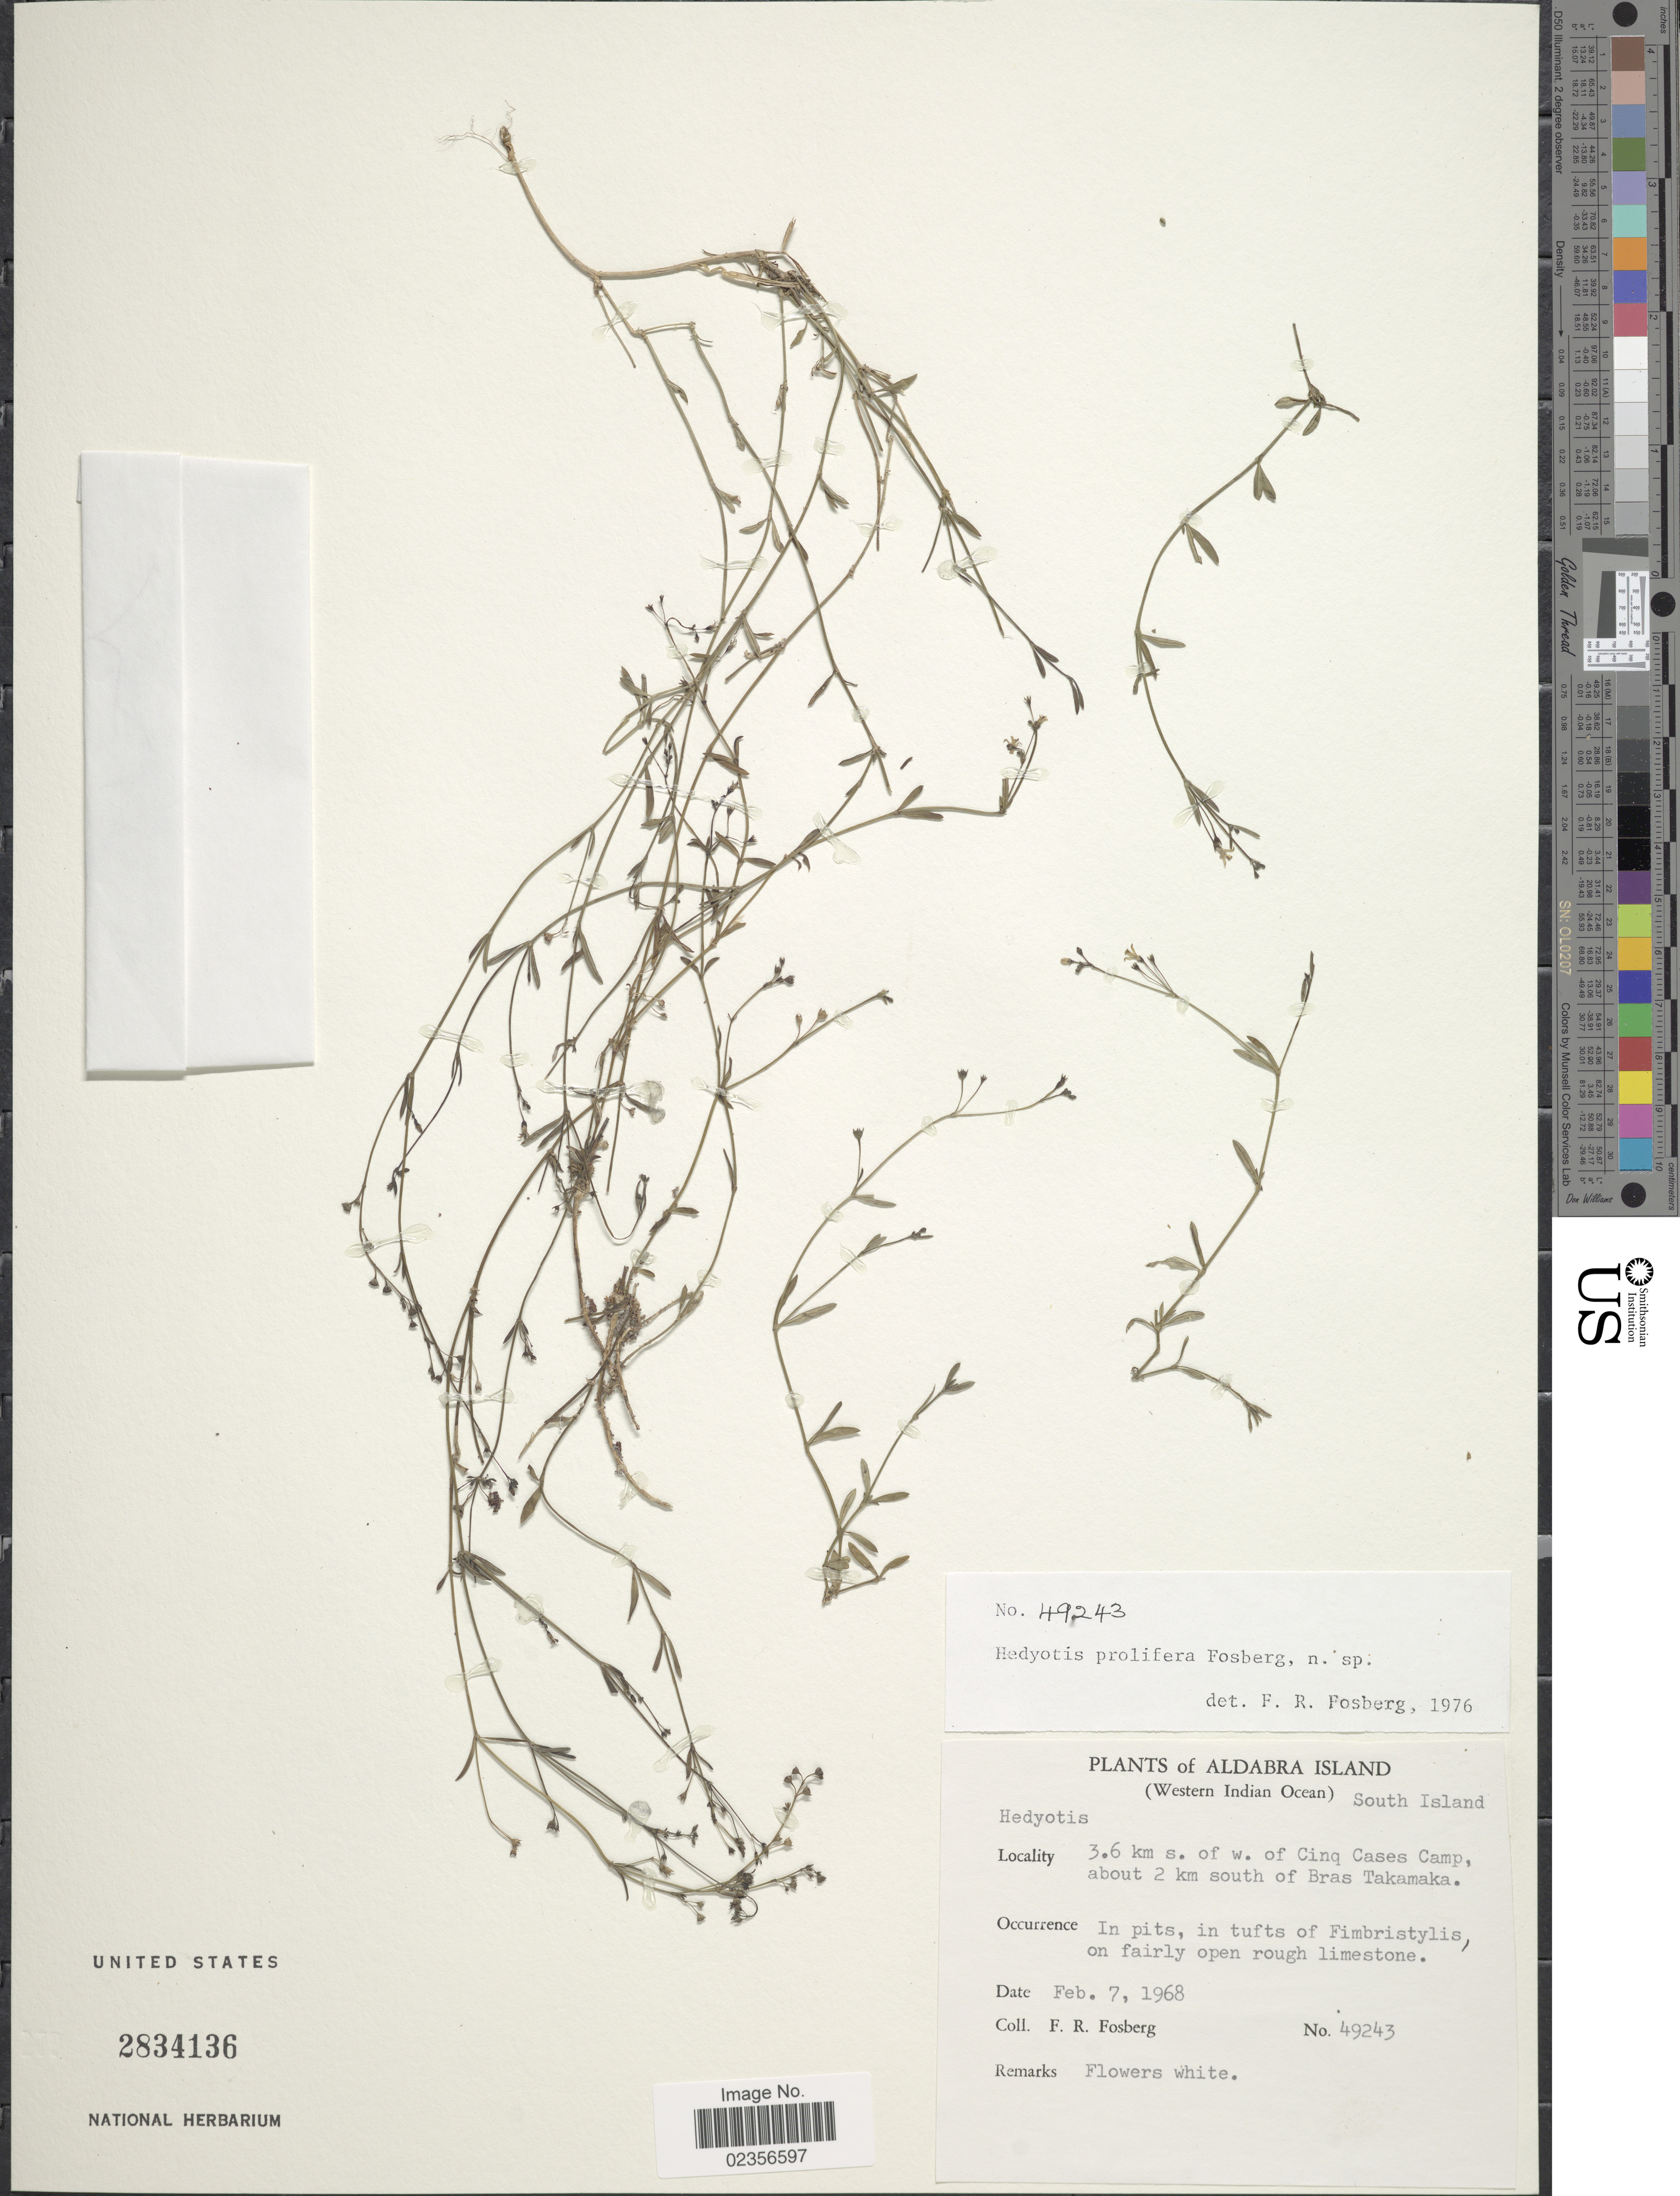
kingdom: Plantae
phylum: Tracheophyta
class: Magnoliopsida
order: Gentianales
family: Rubiaceae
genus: Hedyotis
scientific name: Hedyotis prolifera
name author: Fosberg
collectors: F. R. Fosberg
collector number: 49243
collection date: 1968-02-07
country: Seychelles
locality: Aldabra Island. South Island. 3.6 km s. of w. of Cinq Cases Camp, about 2 km south of Bras Takamaka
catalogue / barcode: US 2834136